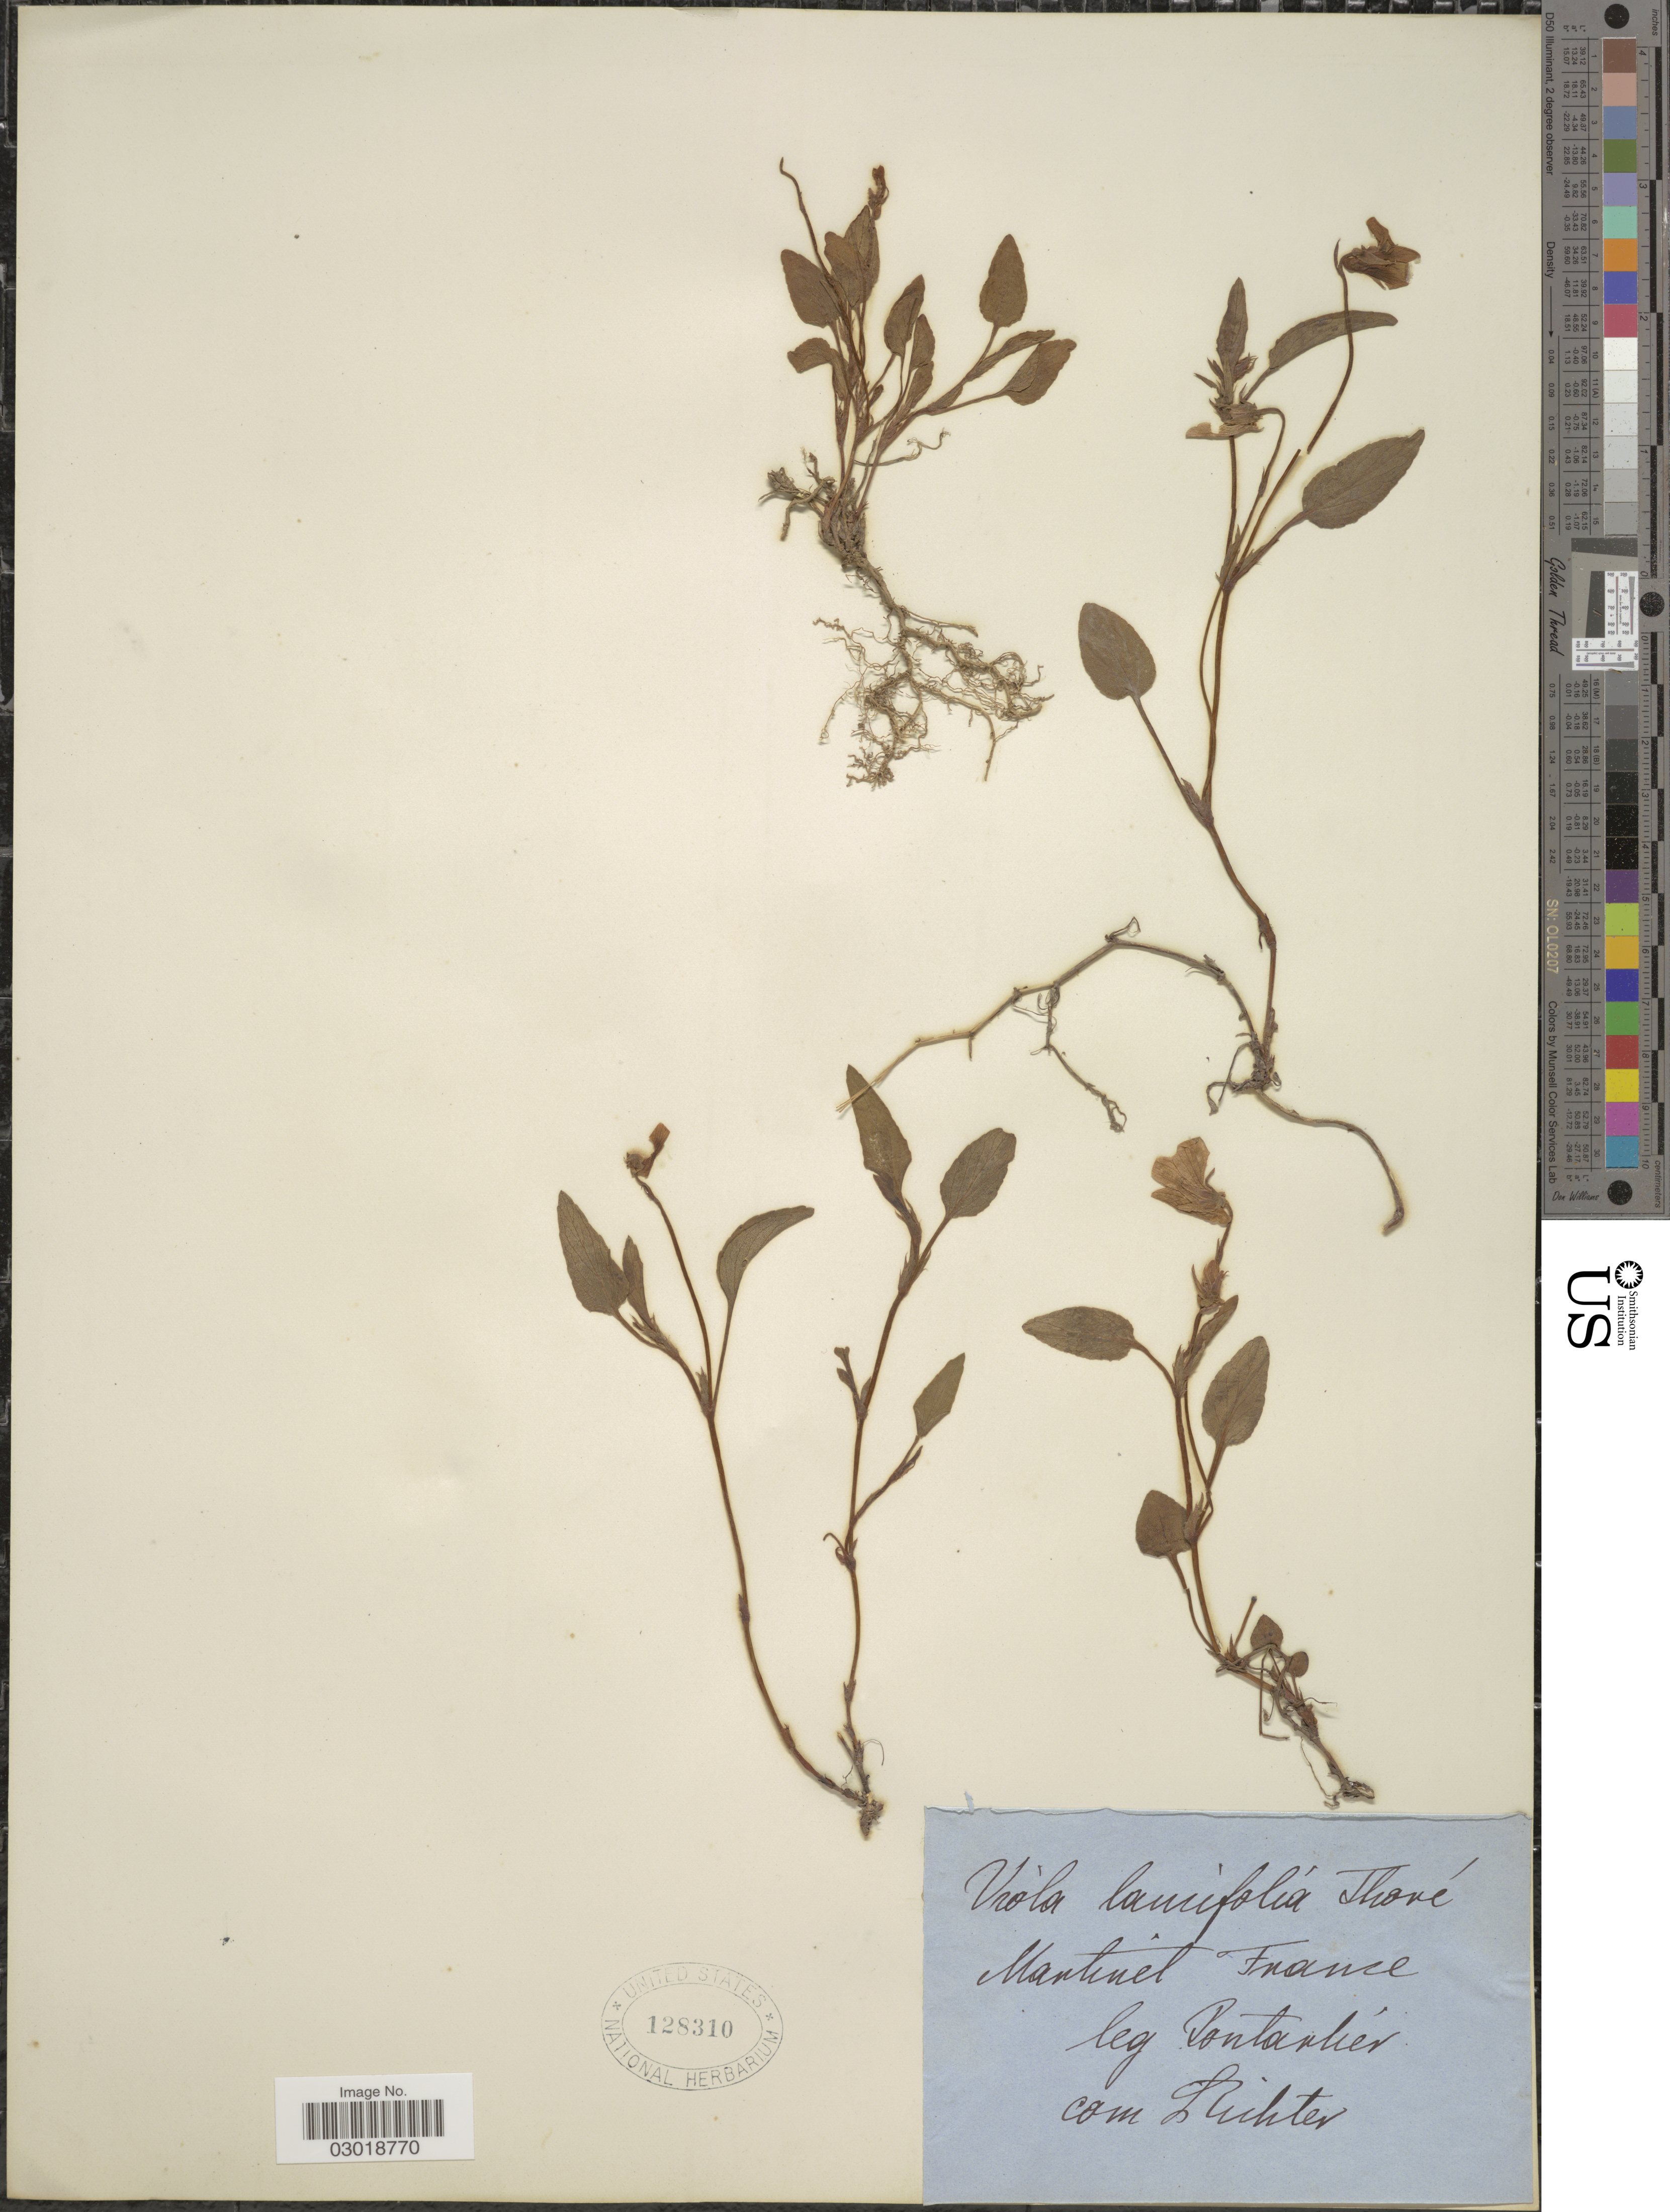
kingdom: Plantae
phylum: Tracheophyta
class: Magnoliopsida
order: Malpighiales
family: Violaceae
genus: Viola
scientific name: Viola lancifolia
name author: Thore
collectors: Pontarlier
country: France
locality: Markuel [interpreted].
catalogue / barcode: US 128310